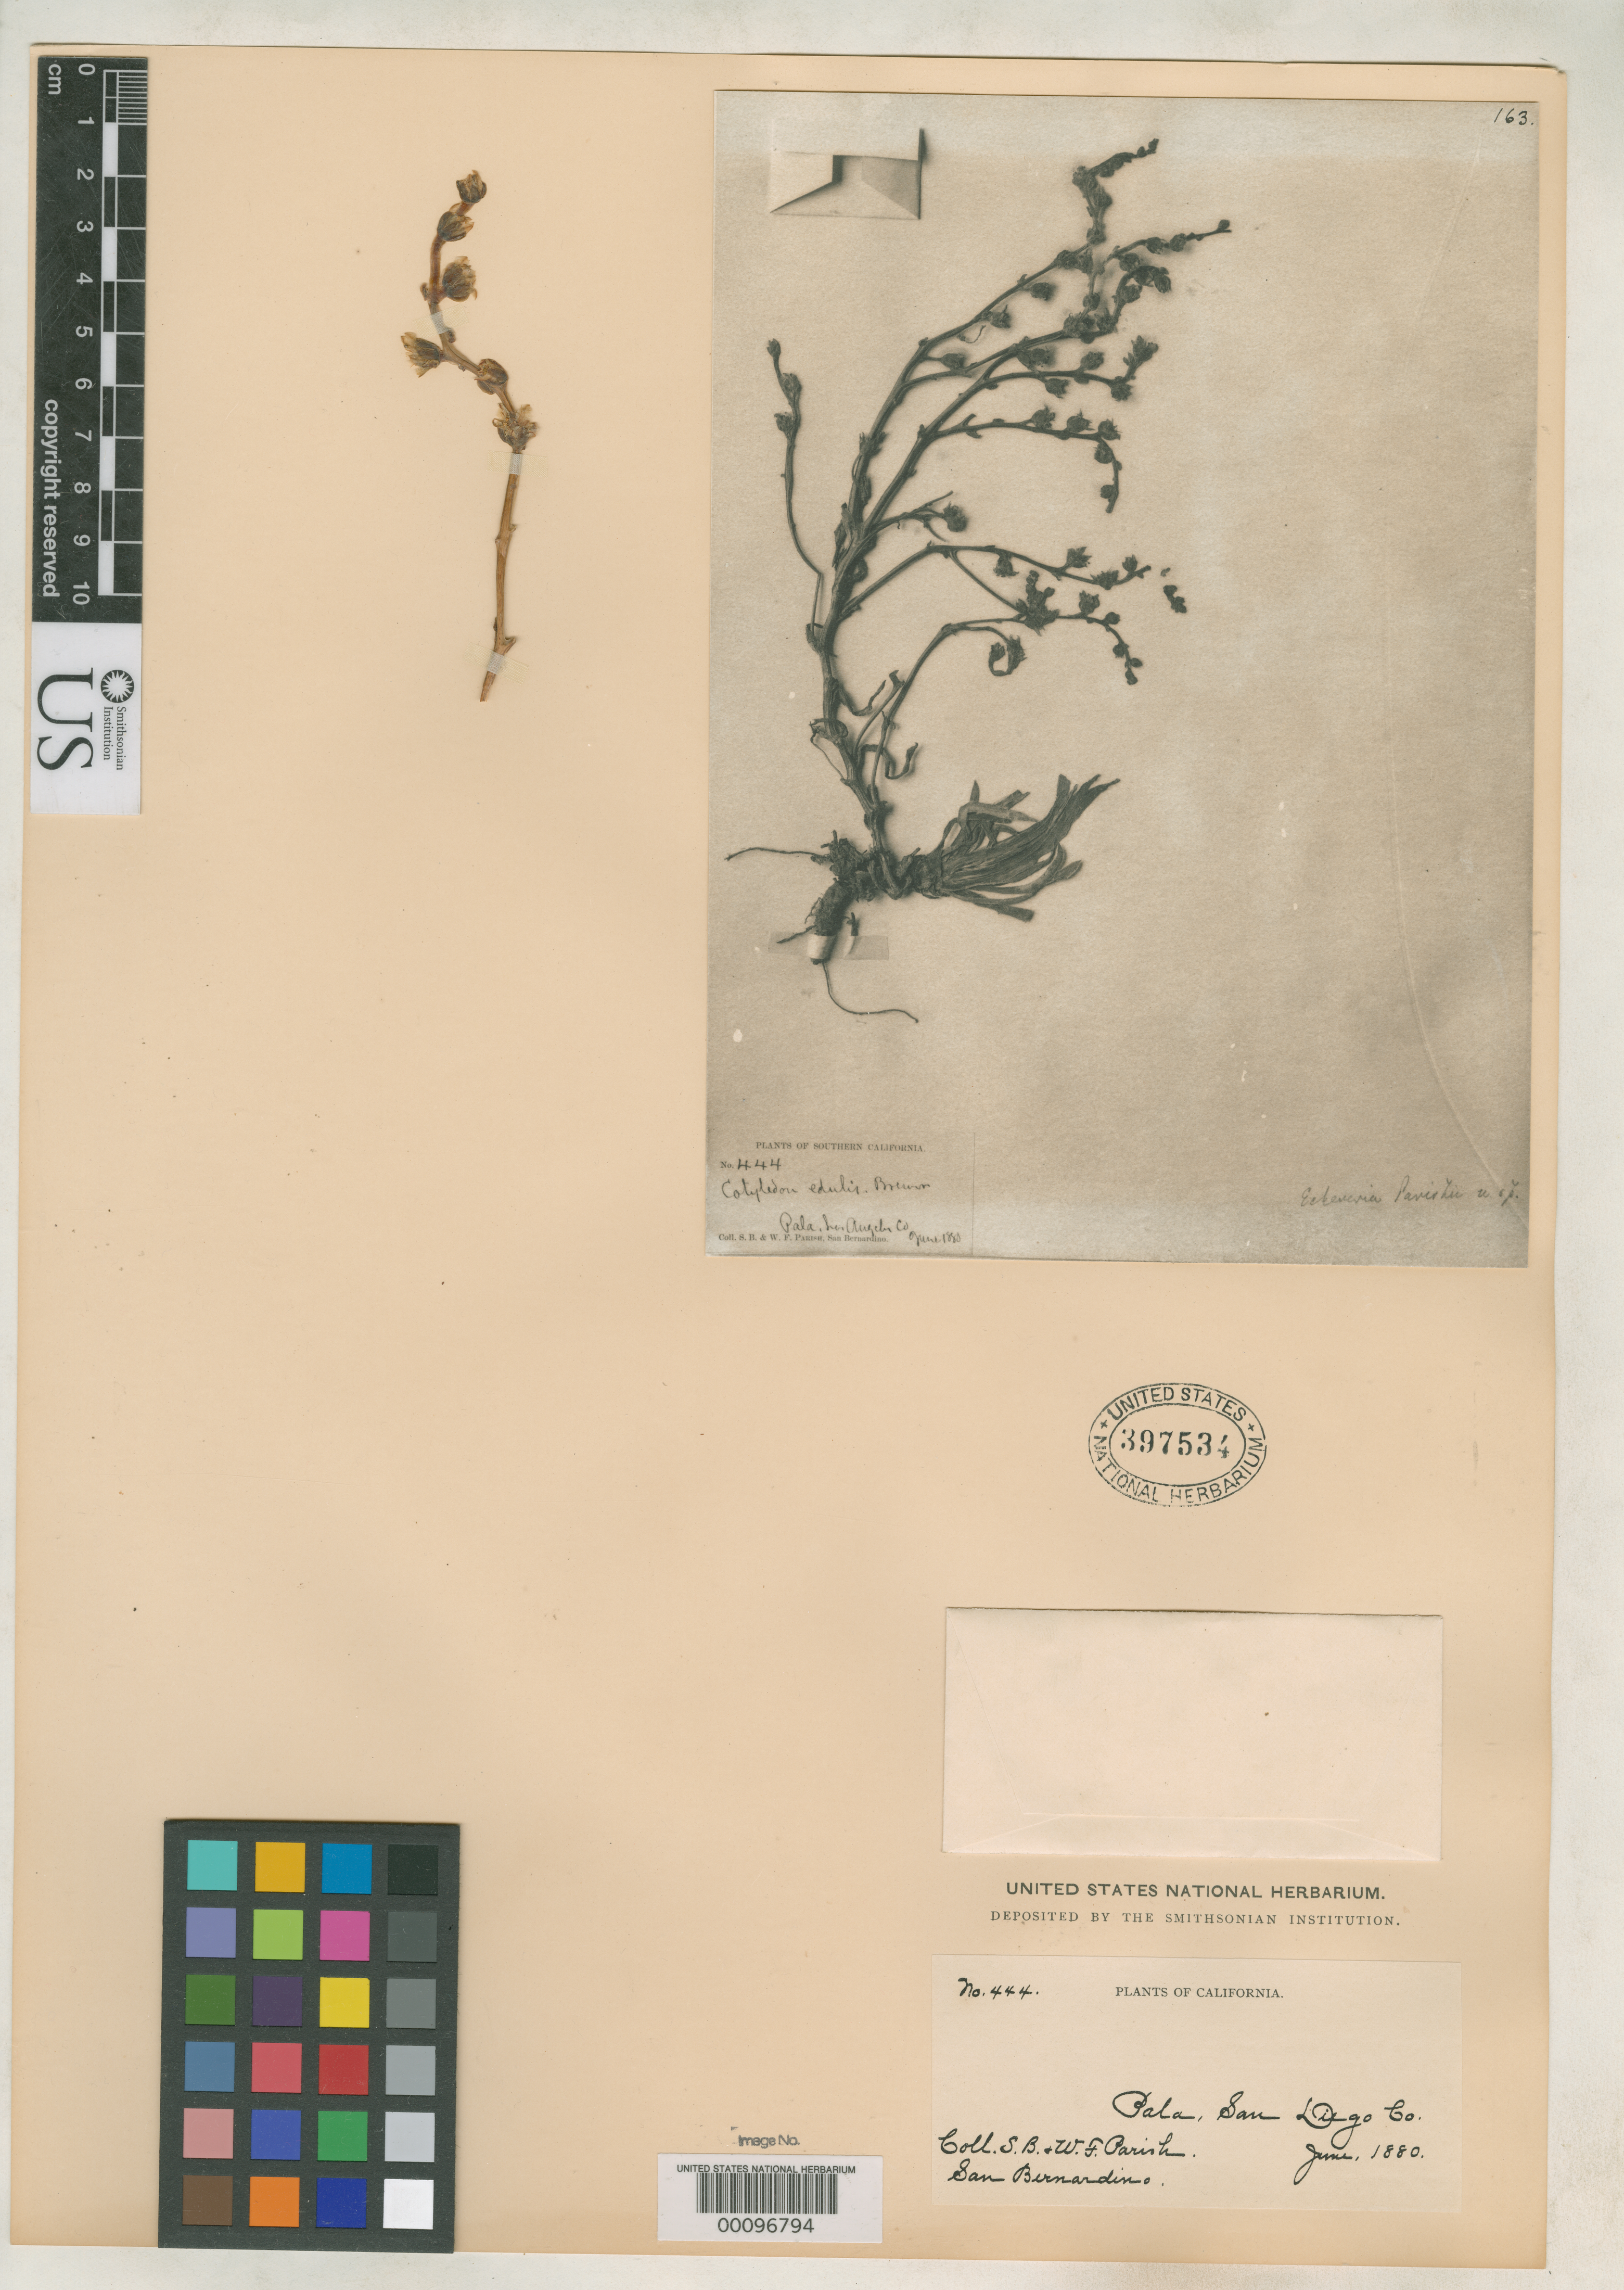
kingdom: Plantae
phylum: Tracheophyta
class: Magnoliopsida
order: Saxifragales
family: Crassulaceae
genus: Stylophyllum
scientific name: Stylophyllum parishii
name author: Britton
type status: Type Fragment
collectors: S. B. Parish & W. F. Parish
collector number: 444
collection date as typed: Jun 1880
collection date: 1880-06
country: United States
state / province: California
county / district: San Diego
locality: Pala.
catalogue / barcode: US 397534